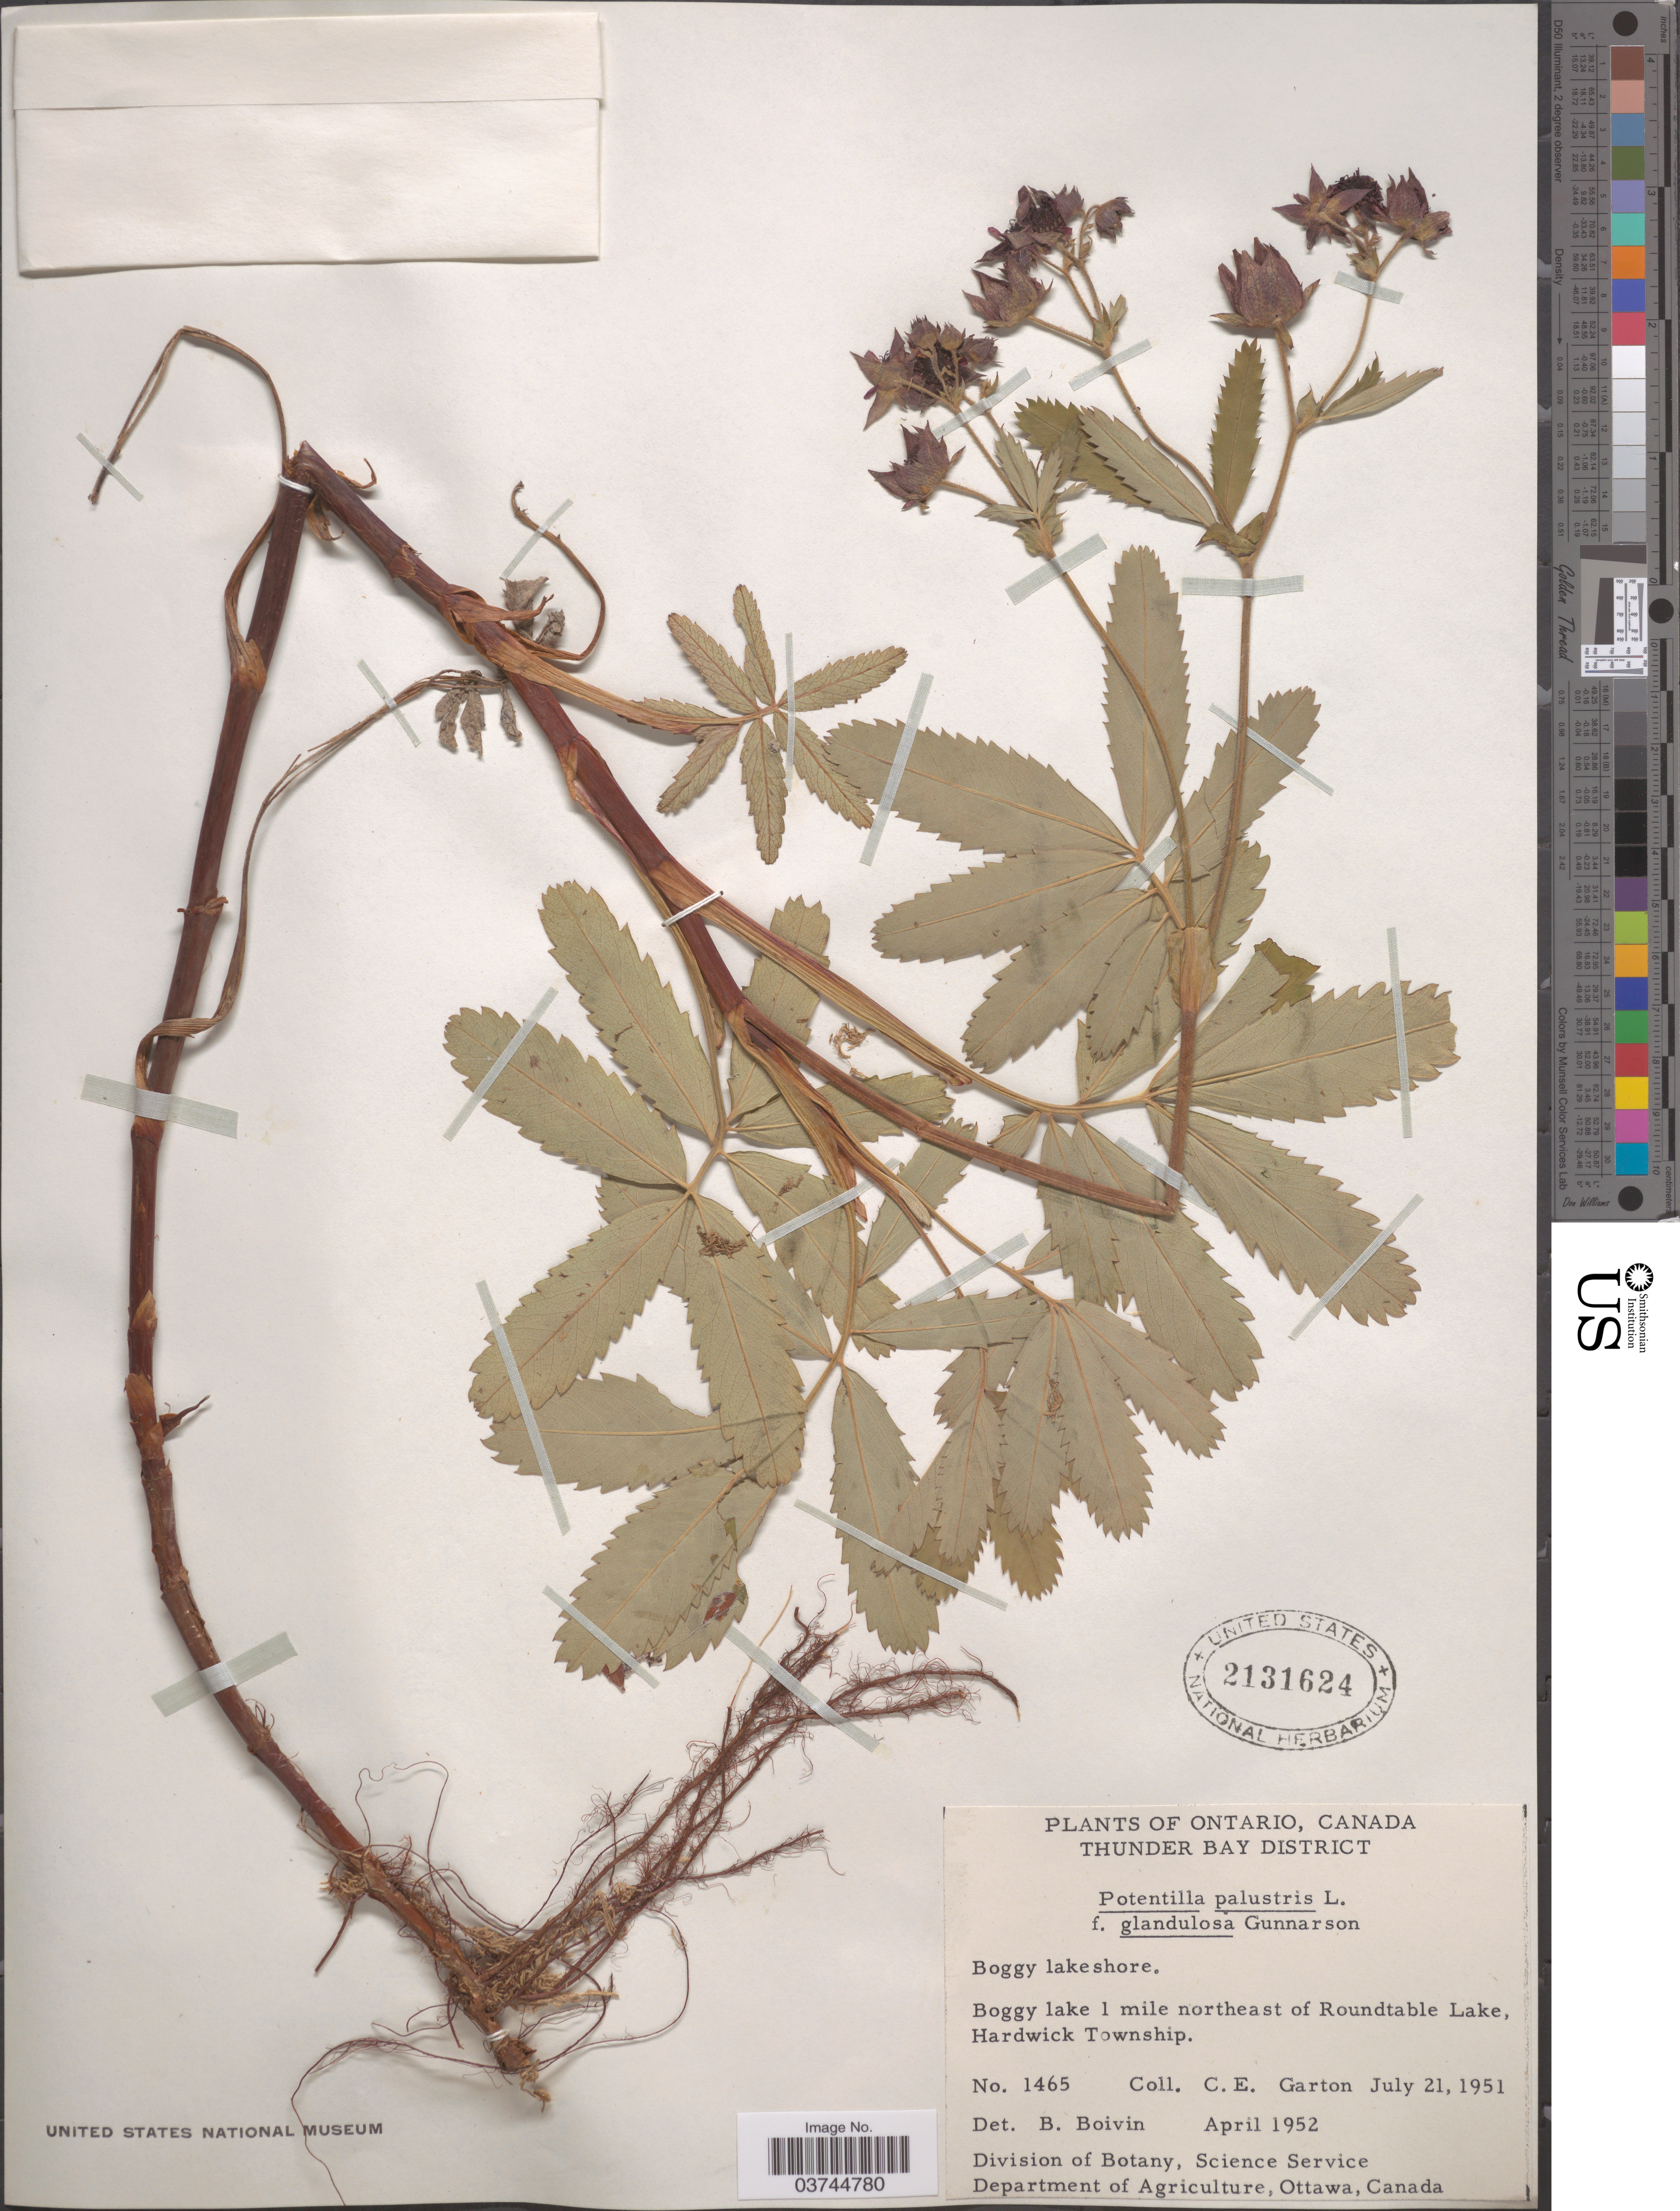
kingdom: Plantae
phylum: Tracheophyta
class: Magnoliopsida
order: Rosales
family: Rosaceae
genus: Comarum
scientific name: Comarum palustre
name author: L.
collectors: C. E. Garton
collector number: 1465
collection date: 1951-07-21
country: Canada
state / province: Ontario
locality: Thunder Bay District. Boggy lake 1 mile northeast of Roundtable Lake, Hardwick Township.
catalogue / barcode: US 2131624